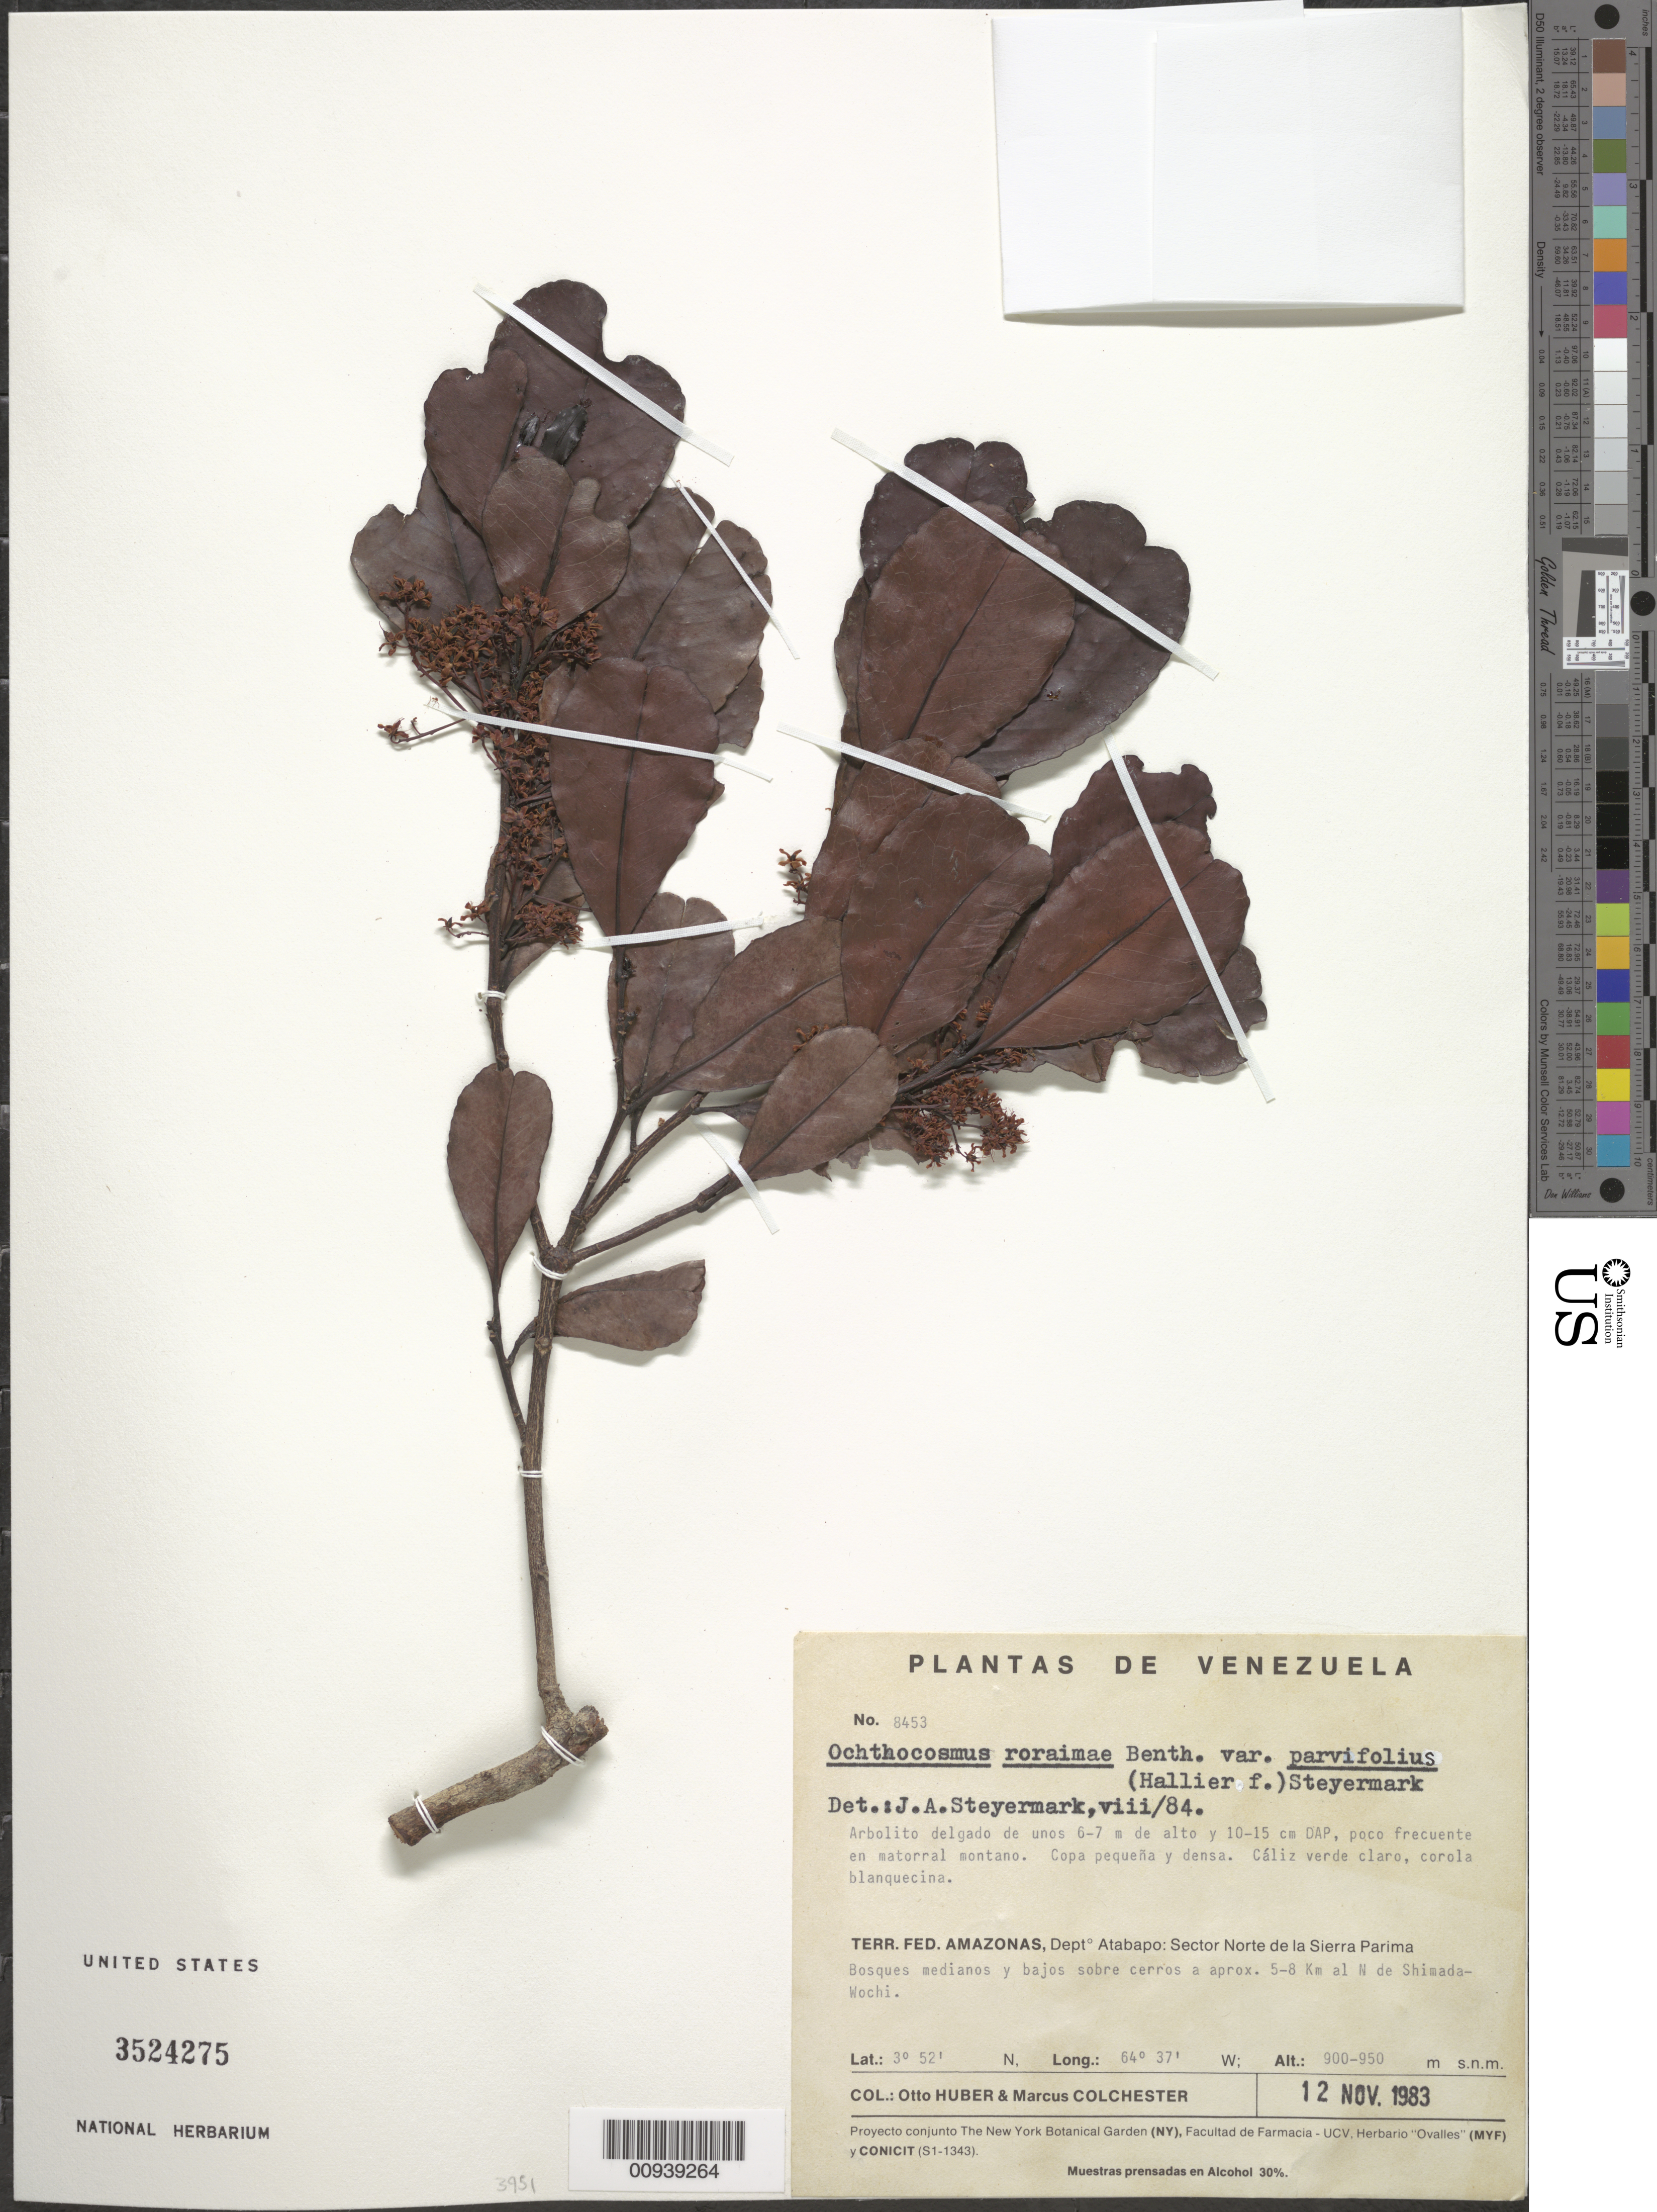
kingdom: Plantae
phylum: Tracheophyta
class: Magnoliopsida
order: Malpighiales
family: Ixonanthaceae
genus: Ochthocosmus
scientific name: Ochthocosmus roraimae var. parvifolius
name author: (Hallier f.) Steyerm.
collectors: O. Huber & M. Colchester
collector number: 8453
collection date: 1983-11-12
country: Venezuela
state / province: Amazonas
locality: Terr. Fed. Amazonas, Depto Atabapo: Sector Norte de la Sierra Parima. 5-8 Km al N de Shimada-Wochi.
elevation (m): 900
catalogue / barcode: US 3524275